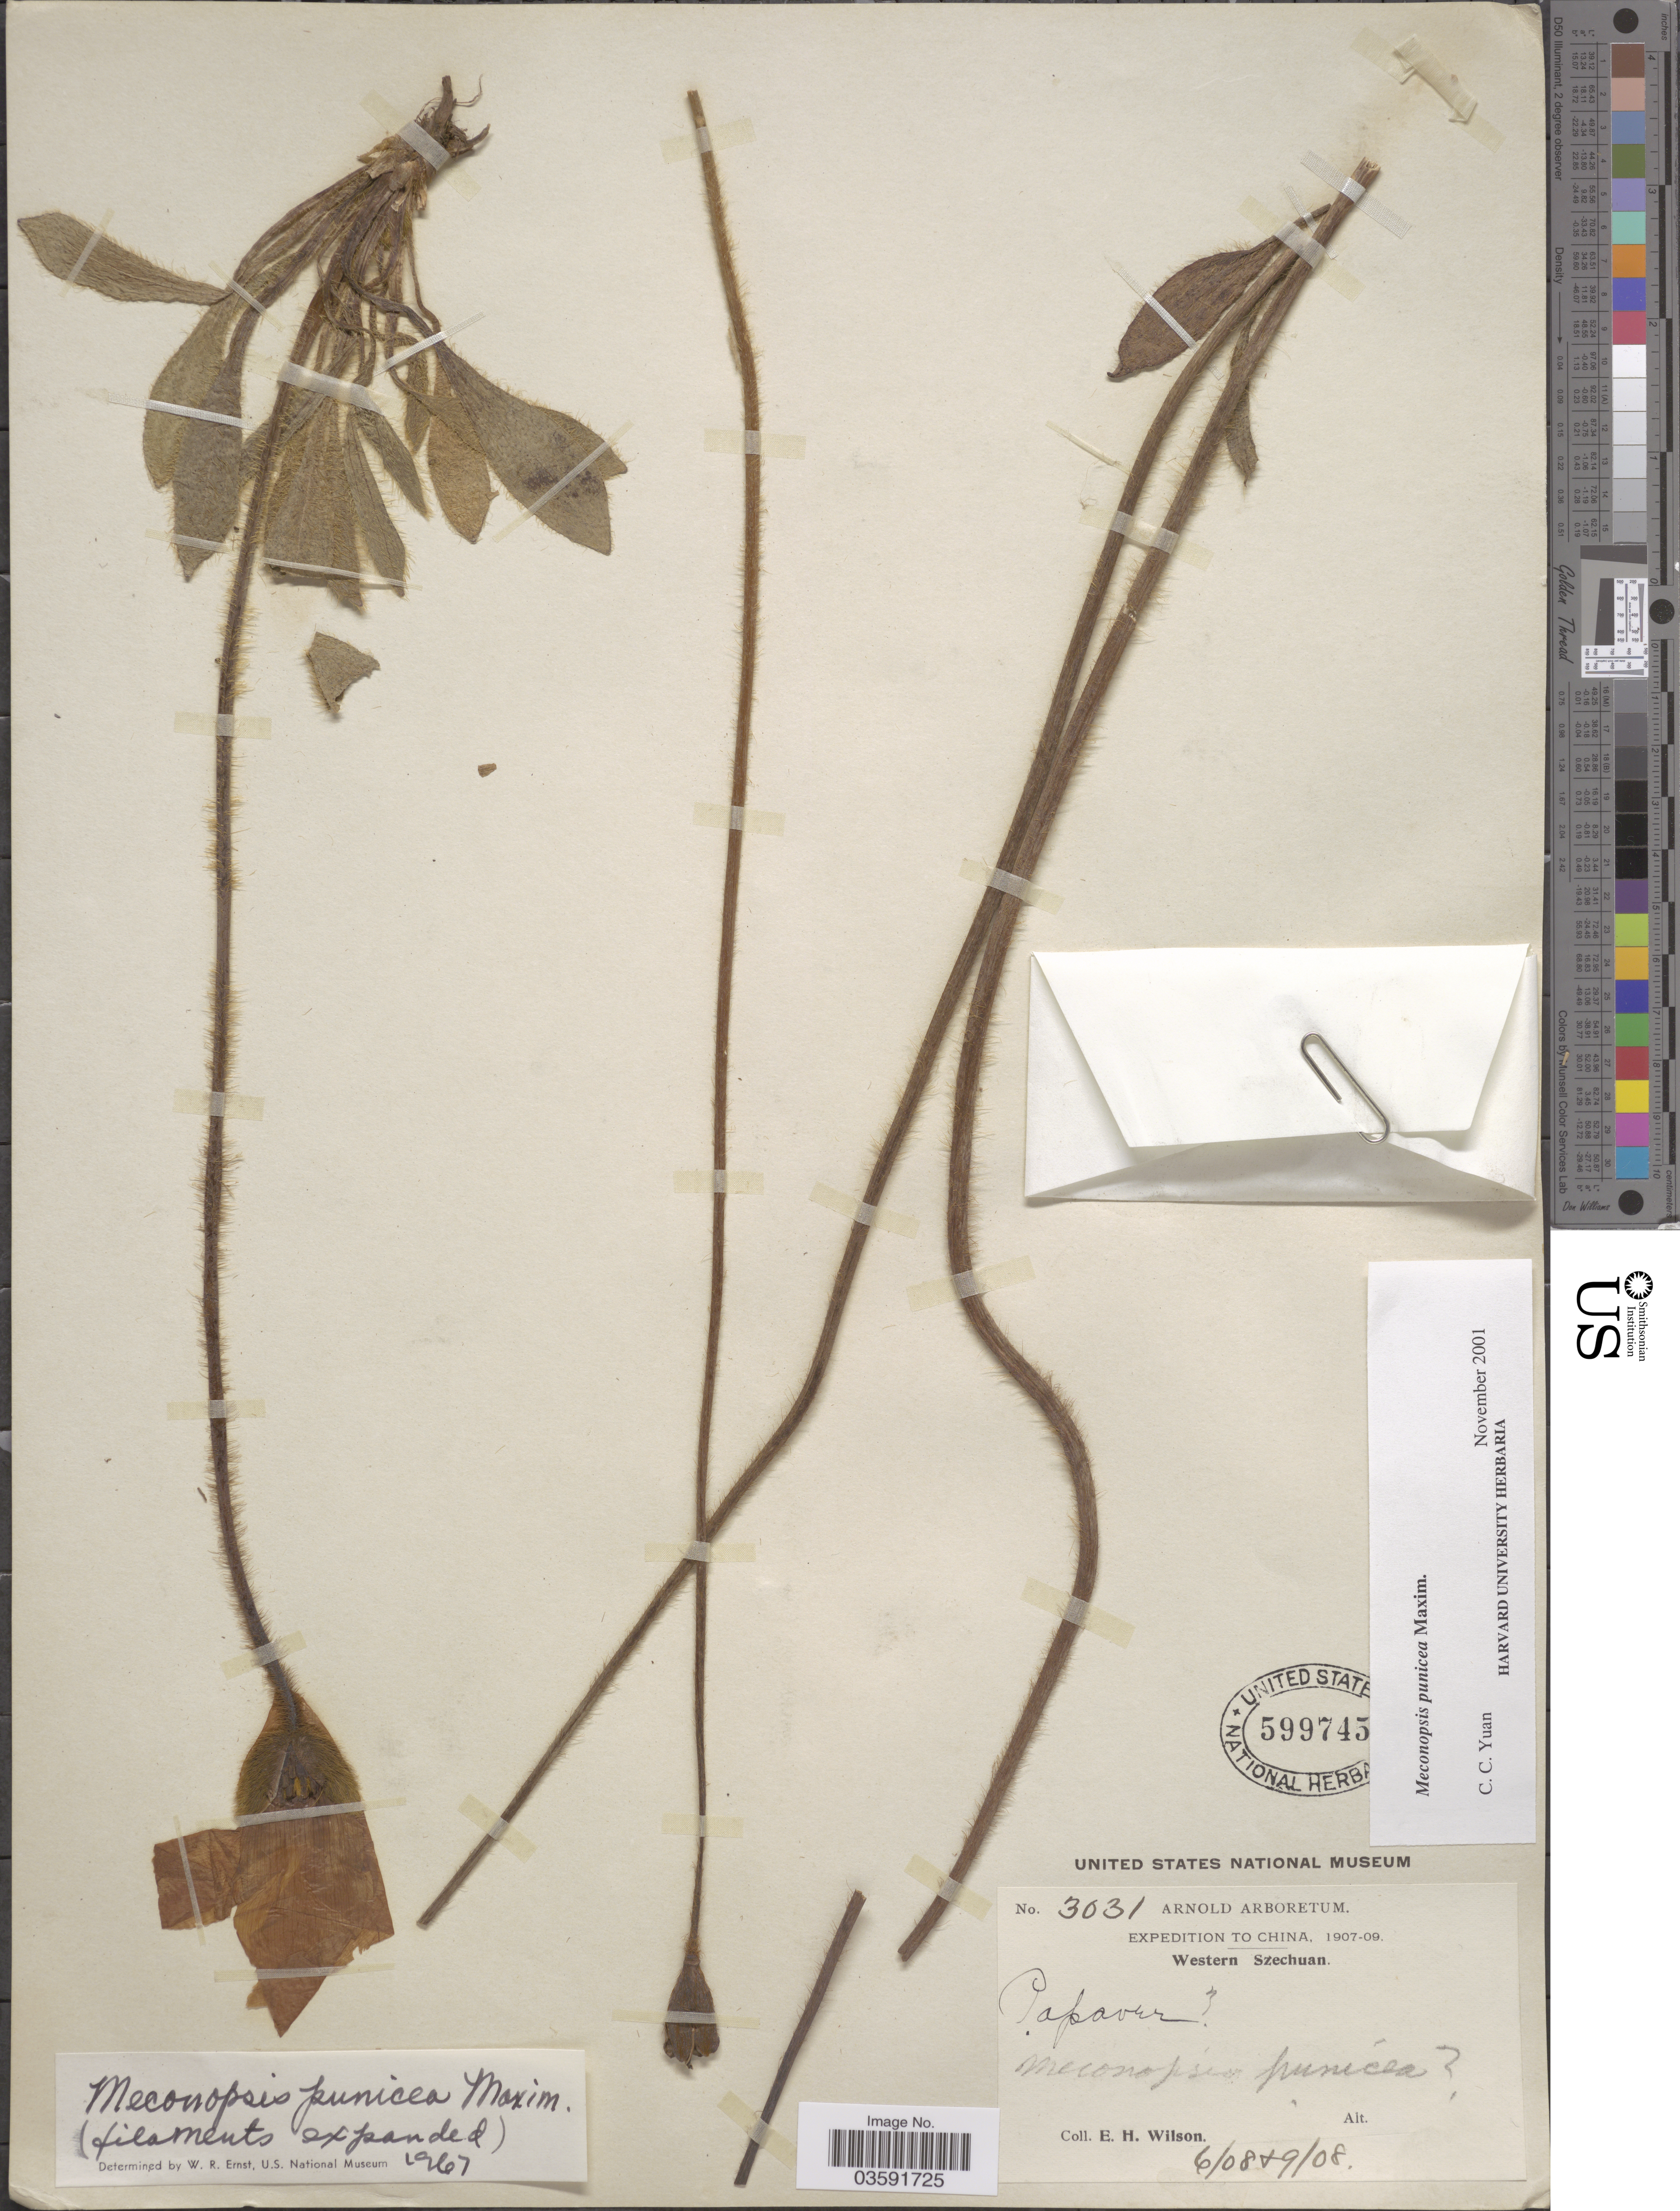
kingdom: Plantae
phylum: Tracheophyta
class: Magnoliopsida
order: Ranunculales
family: Papaveraceae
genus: Meconopsis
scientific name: Meconopsis punicea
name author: Maxim.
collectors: E. Wilson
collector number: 3031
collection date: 1908-06/1908-09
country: China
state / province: Sichuan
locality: Western Szechuan.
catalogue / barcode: US 599745